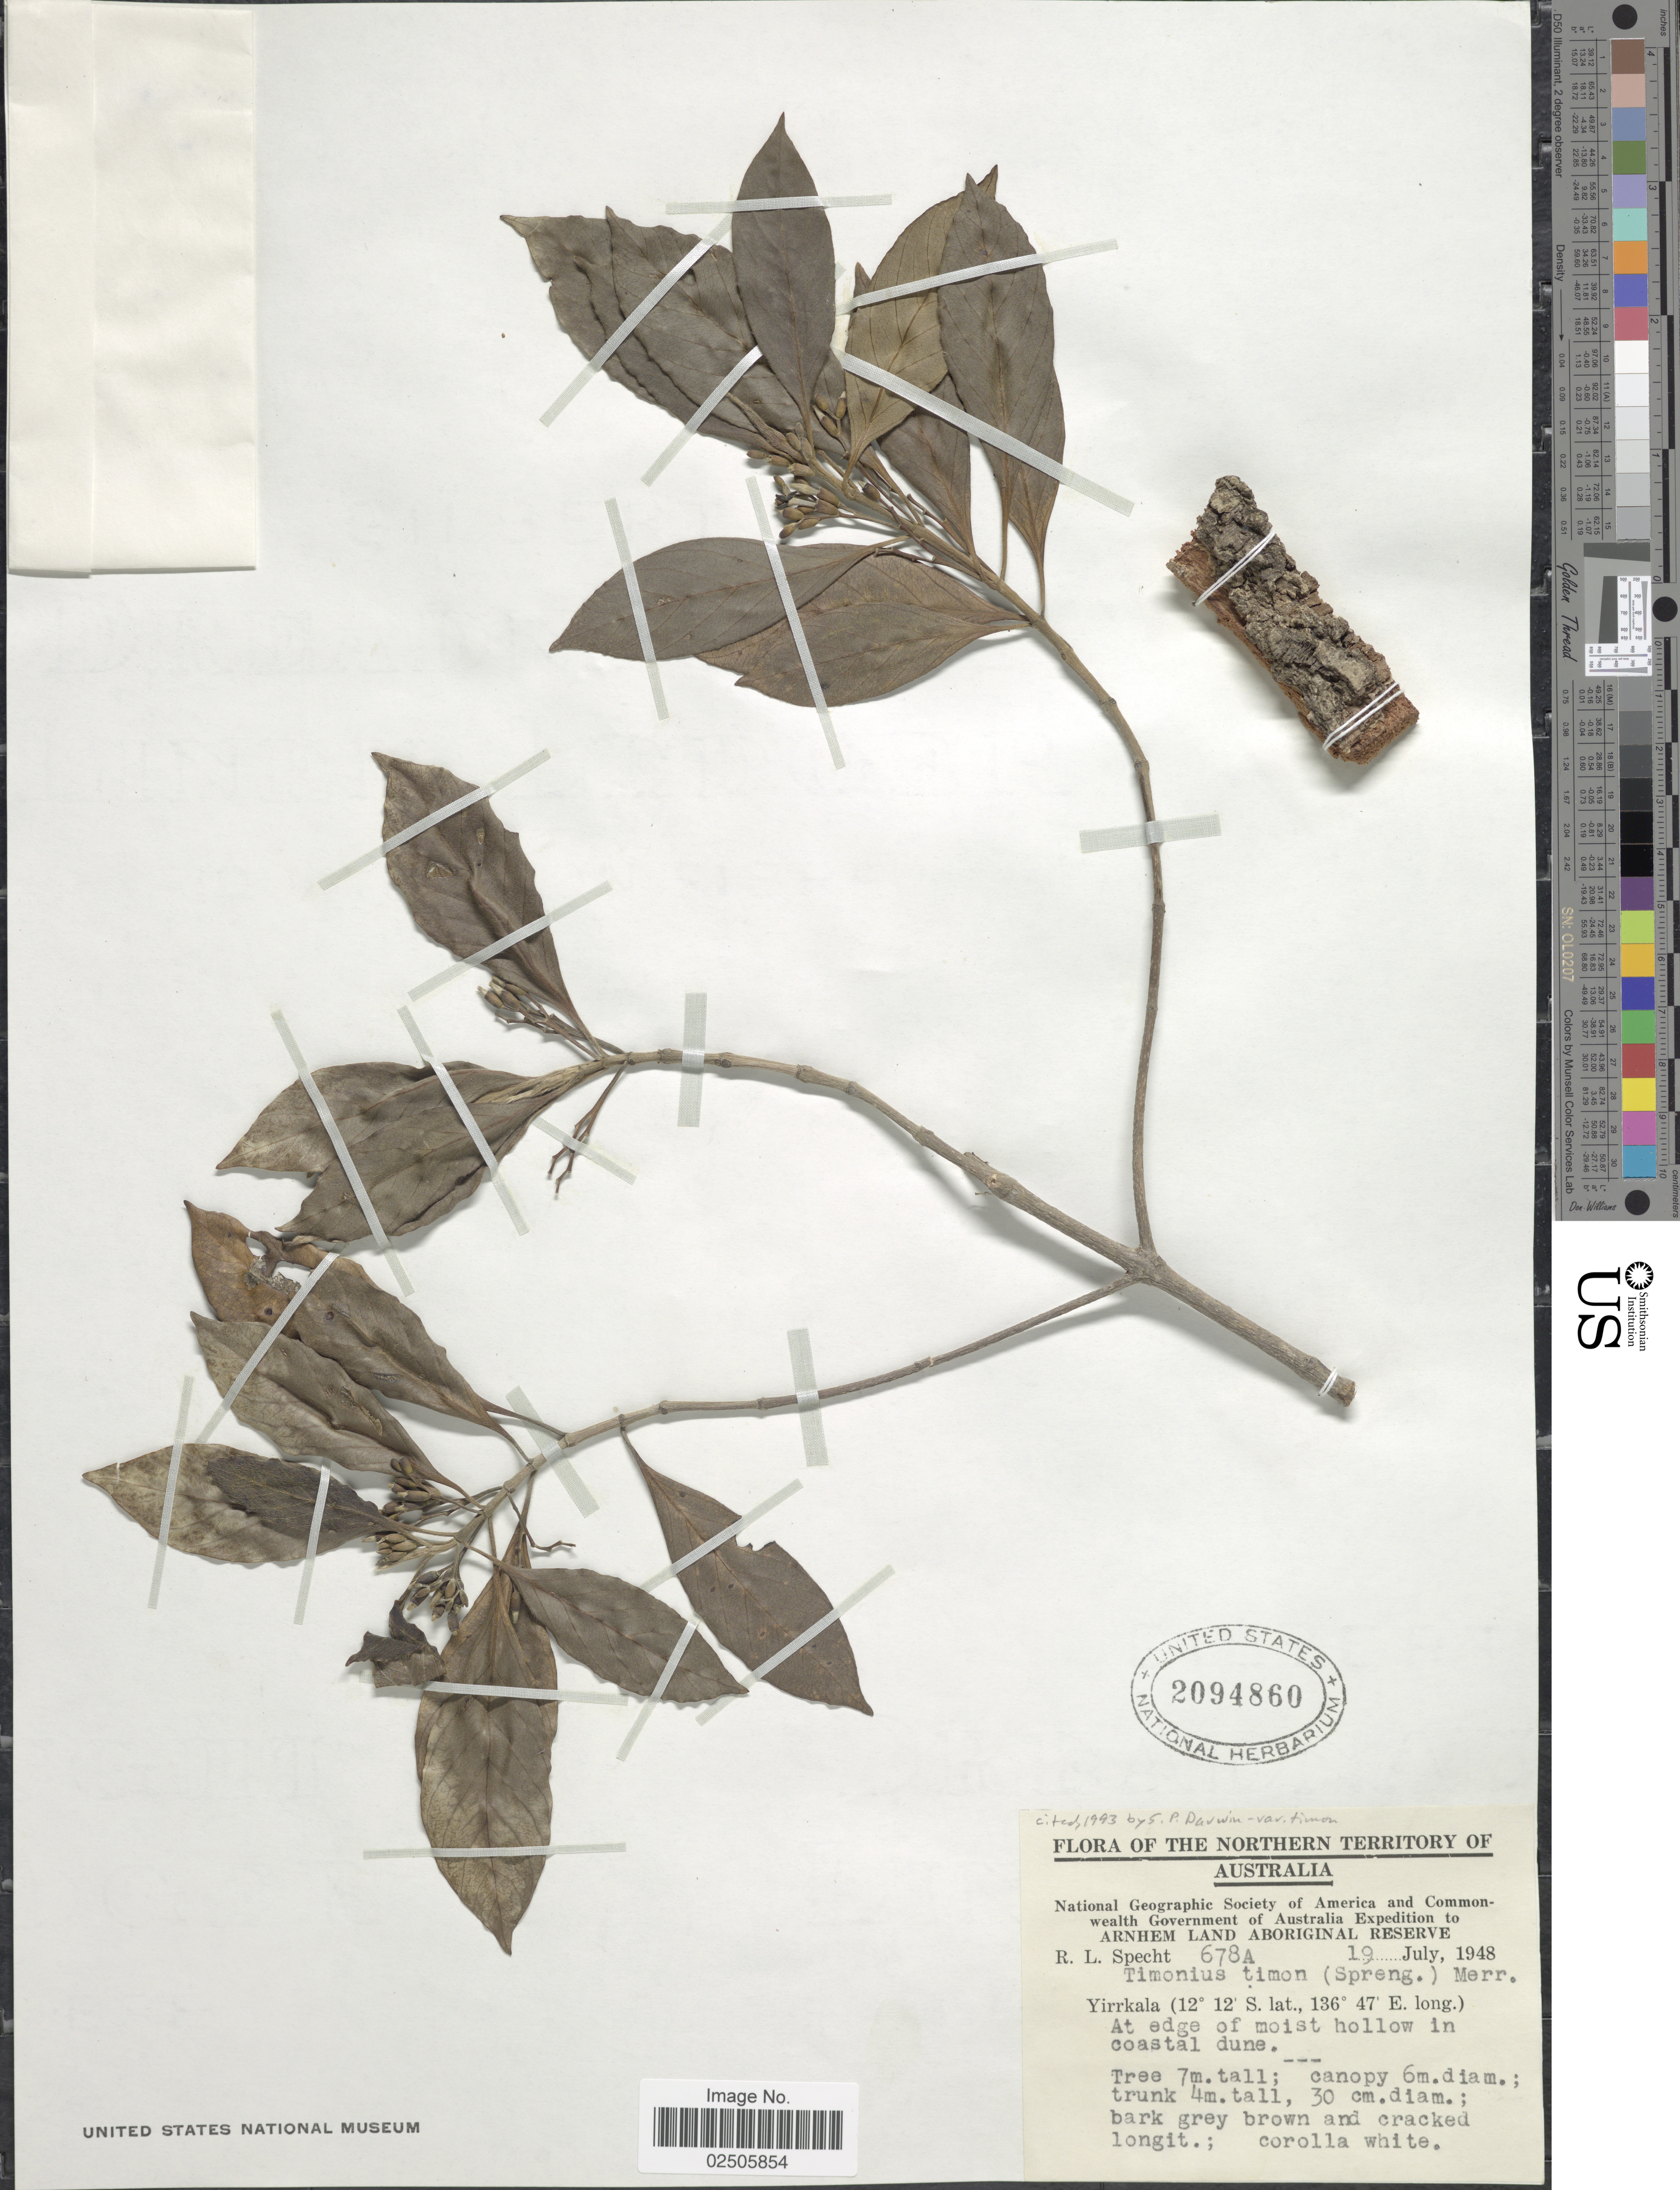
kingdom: Plantae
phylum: Tracheophyta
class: Magnoliopsida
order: Gentianales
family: Rubiaceae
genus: Timonius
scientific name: Timonius timon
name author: (Spreng.) Merr.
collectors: R. L. Specht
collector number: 678A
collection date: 1948-07-19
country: Australia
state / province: Northern Territory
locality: Arnhem Land Aboriginal Reserve, Yirrkala, At edge of moist hollow in coastal dune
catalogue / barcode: US 2094860